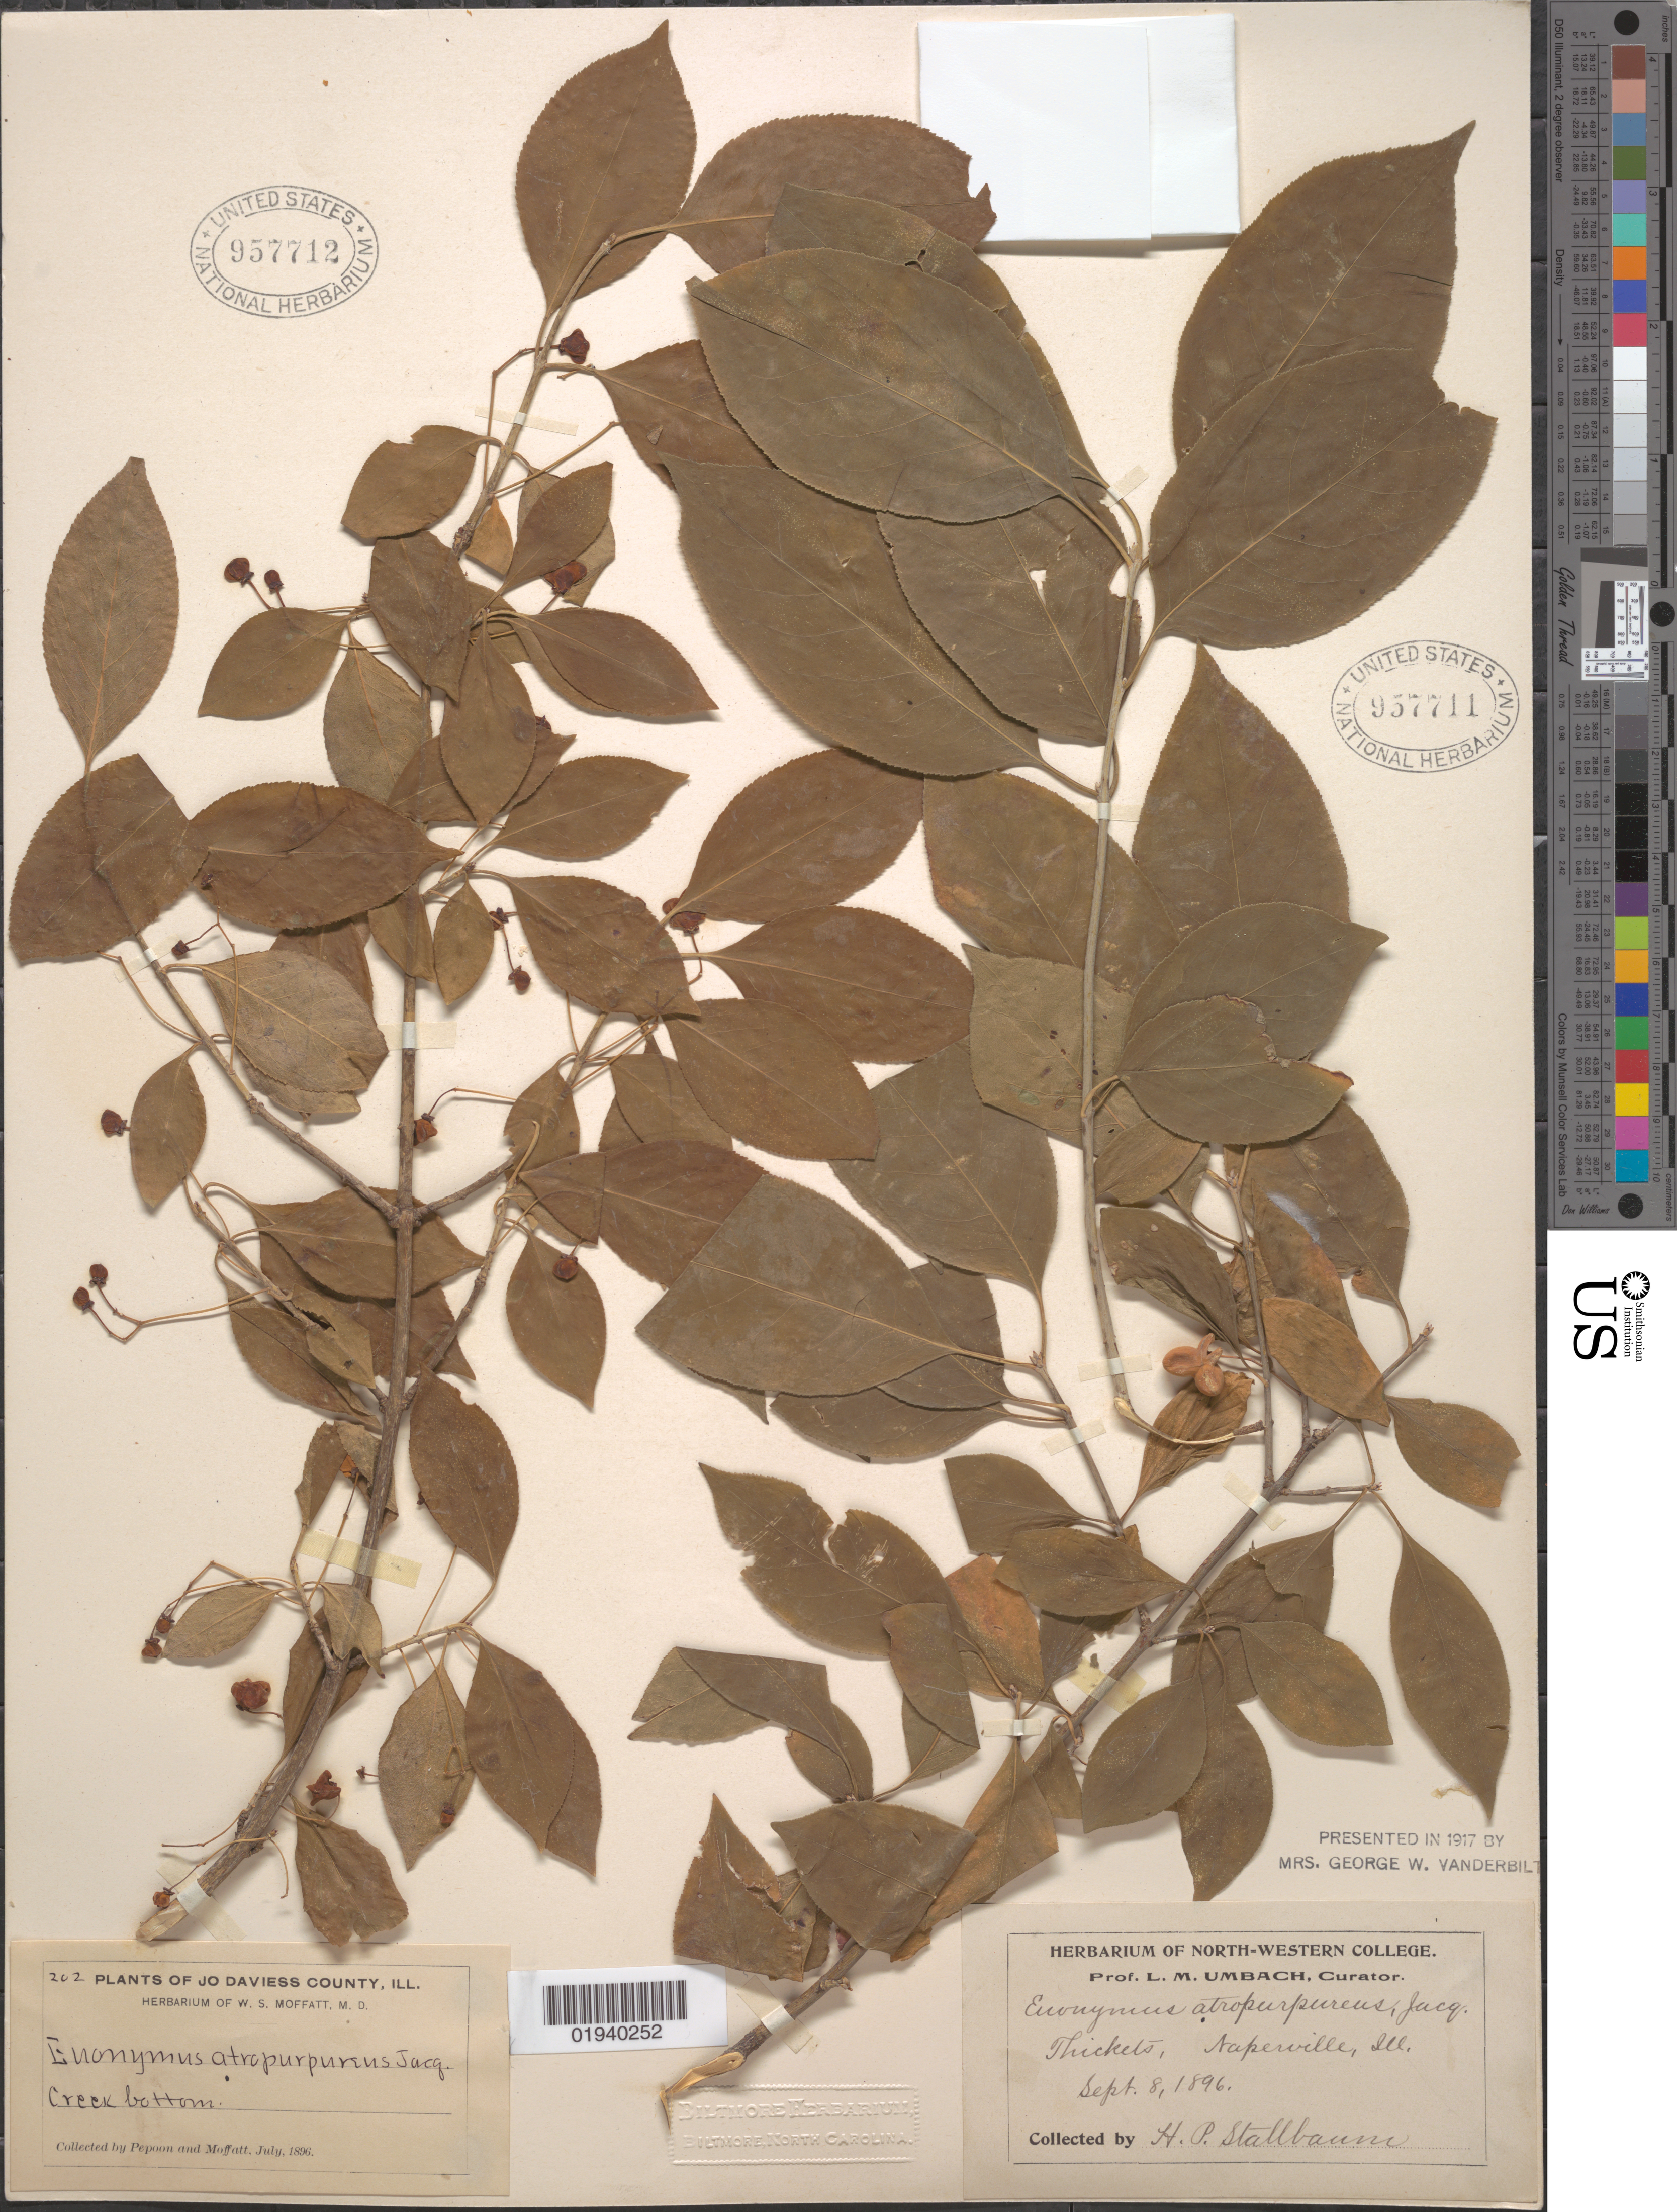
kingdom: Plantae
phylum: Tracheophyta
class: Magnoliopsida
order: Celastrales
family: Celastraceae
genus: Euonymus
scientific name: Euonymus atropurpureus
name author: Jacq.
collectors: H. Pepoon & W. Moffatt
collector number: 202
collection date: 1896-07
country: United States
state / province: Illinois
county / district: Jo Daviess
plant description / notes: Mounted on same sheet as US# 957711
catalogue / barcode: US 957712-2